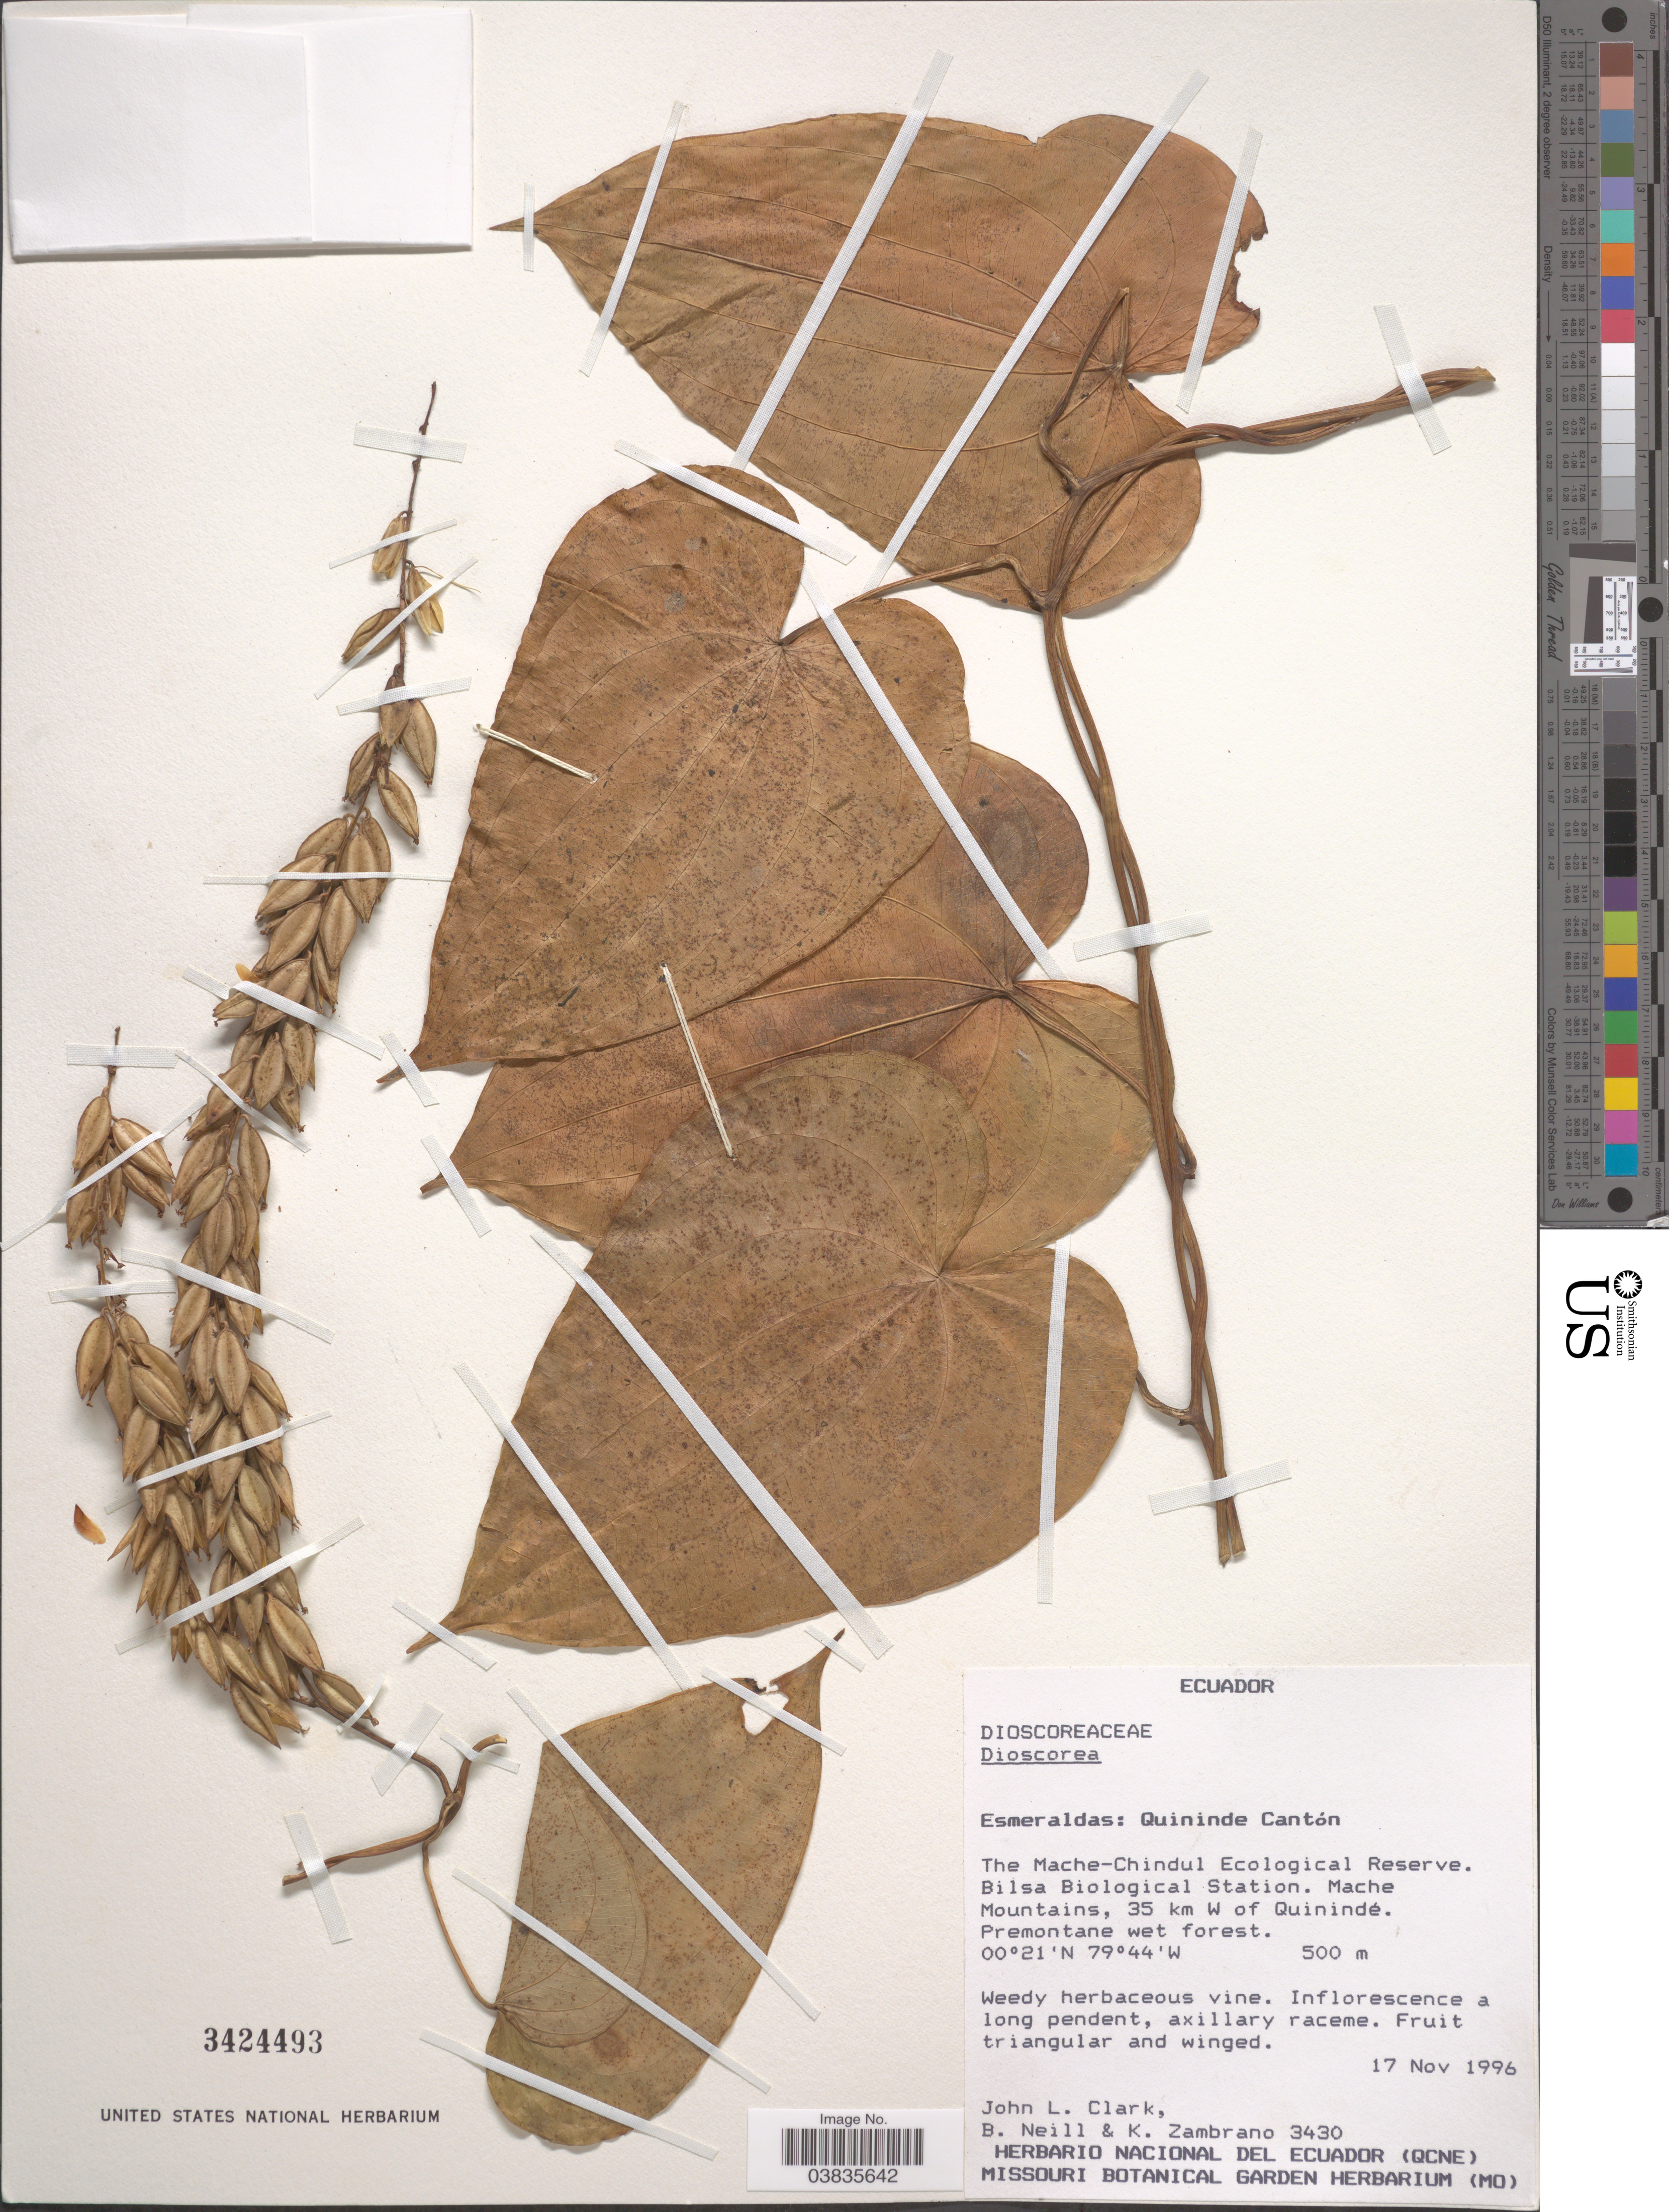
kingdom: Plantae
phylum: Tracheophyta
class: Liliopsida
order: Dioscoreales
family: Dioscoreaceae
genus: Dioscorea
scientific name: Dioscorea sp.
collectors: J. L. Clark, B. Neill & K. Zambrano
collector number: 3430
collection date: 1996-11-17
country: Ecuador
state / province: Esmeraldas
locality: Quininde Cantón. The Mache-Chindul Ecological Reserve. Bilsa Biological Station. Mache Mountains, 35 km W of Quinindé.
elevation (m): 500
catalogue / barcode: US 3424493